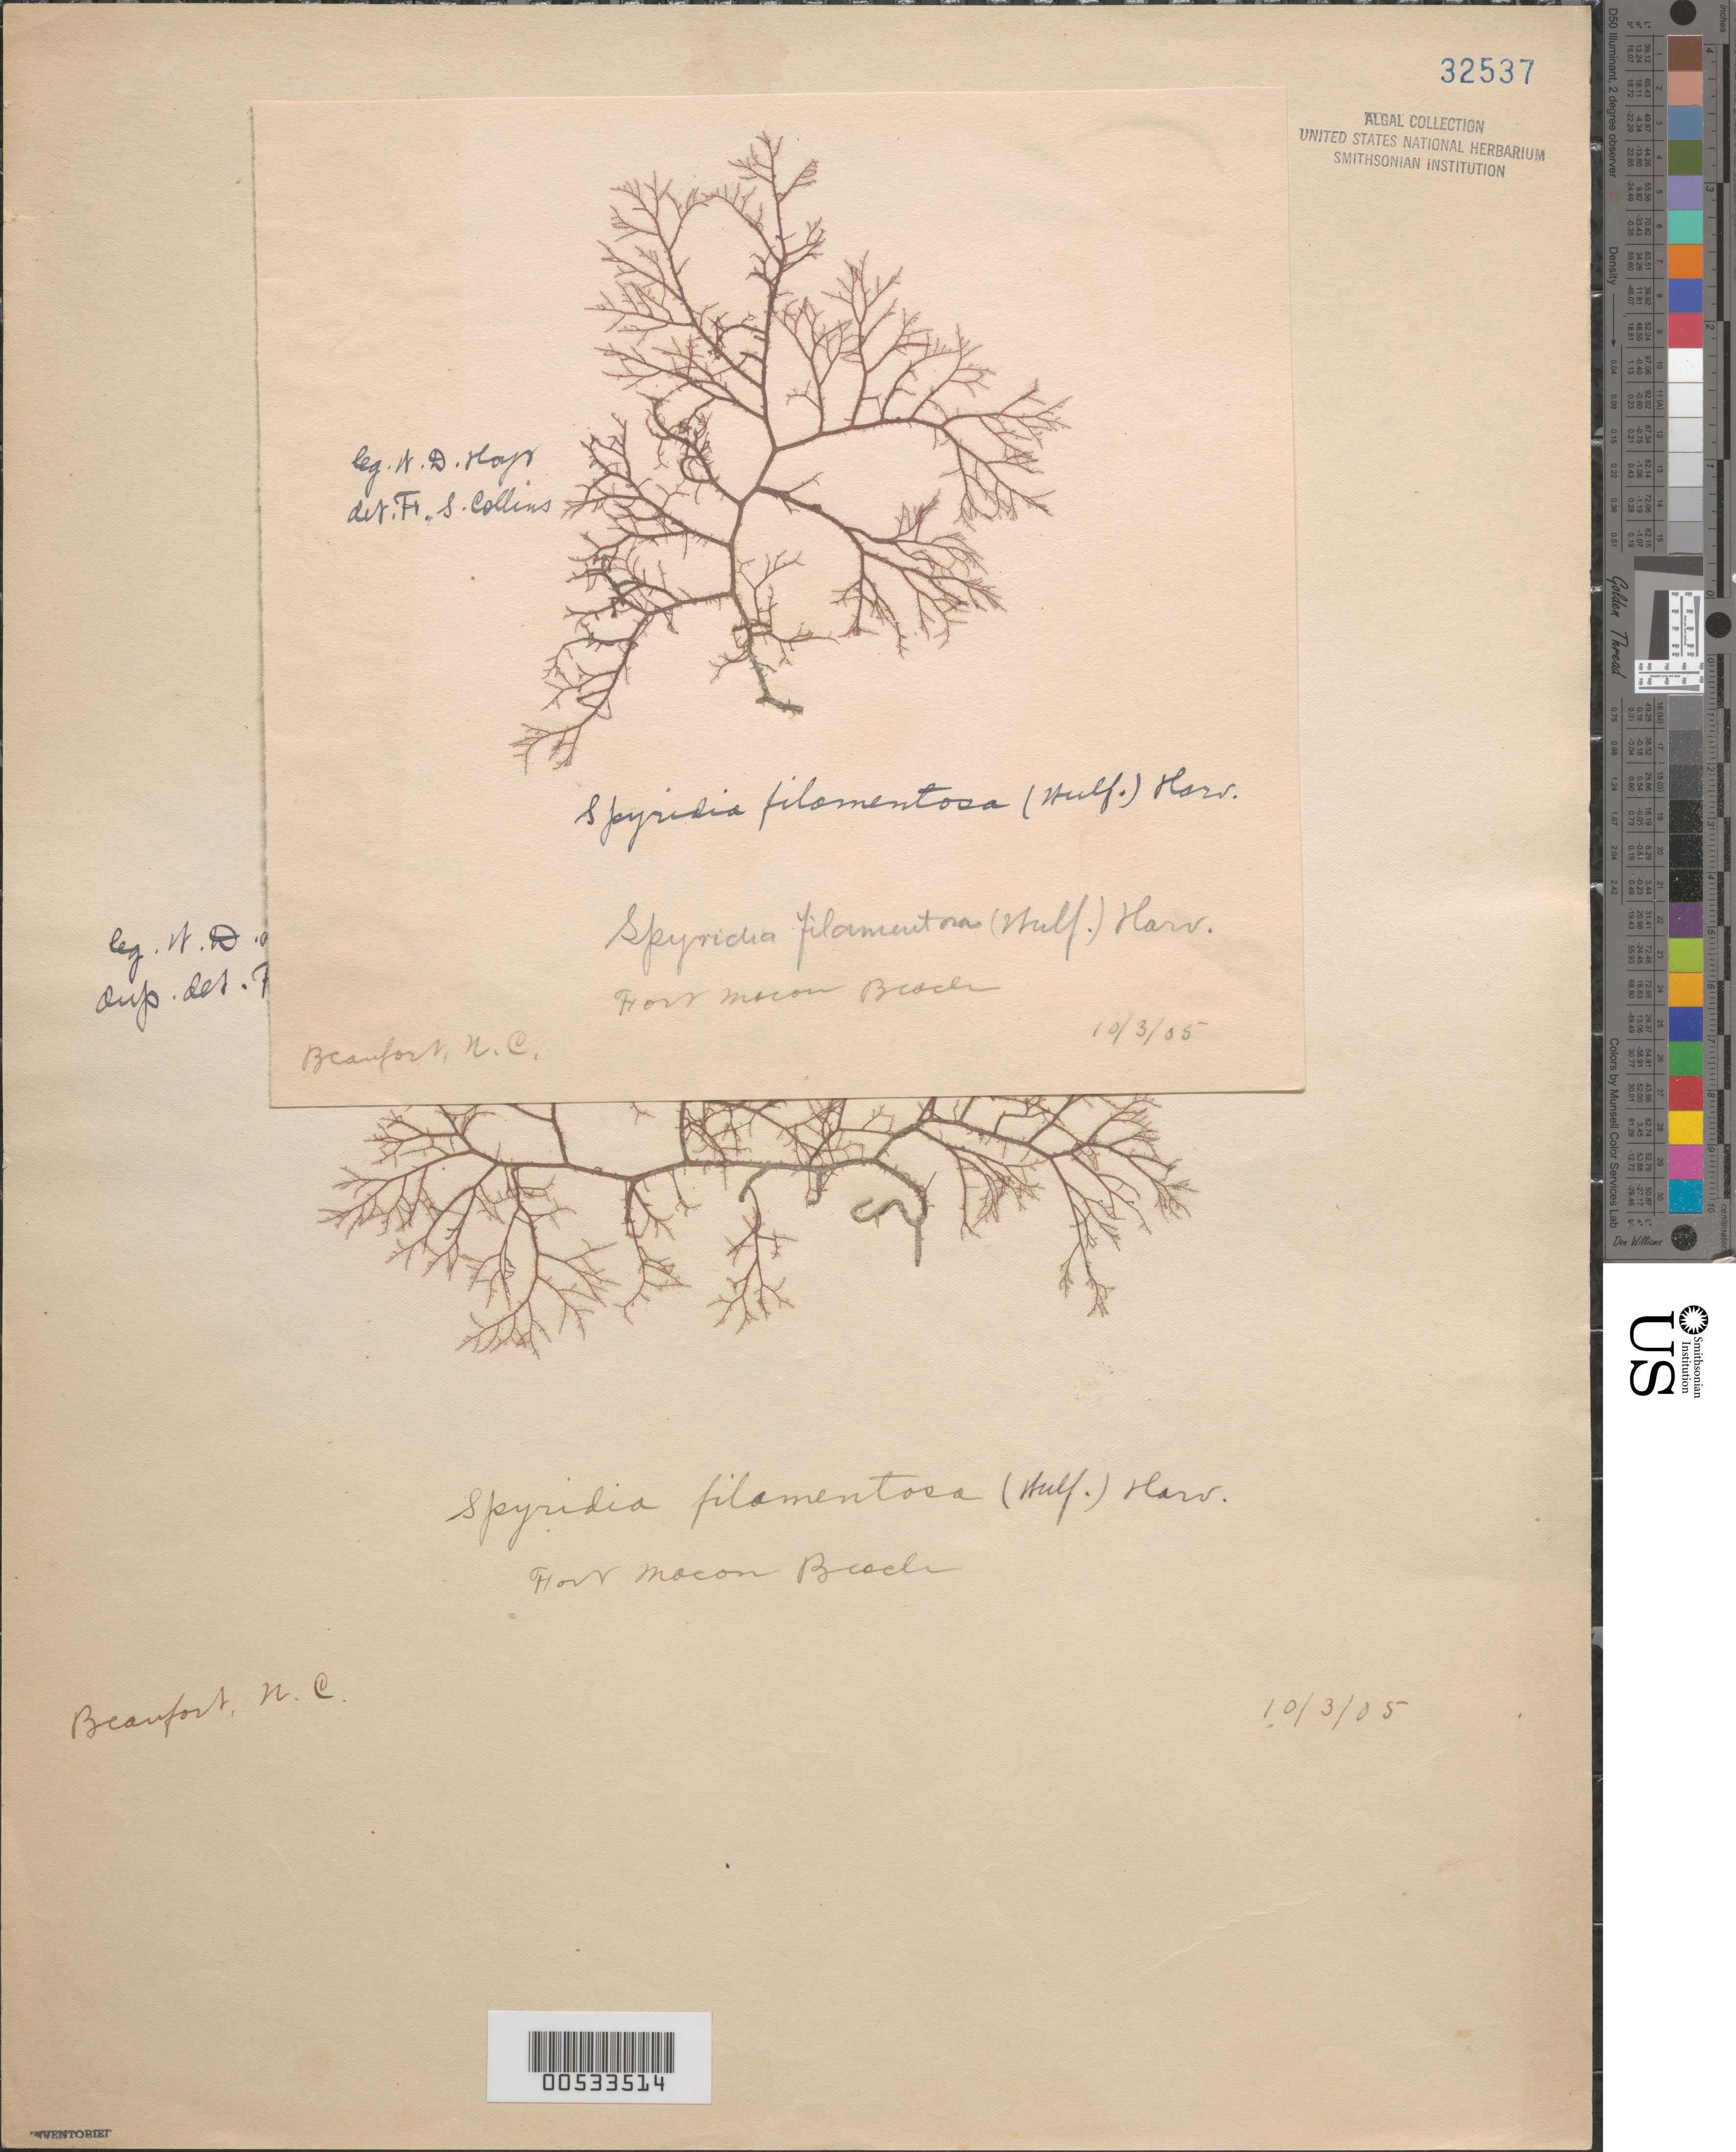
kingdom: Plantae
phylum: Rhodophyta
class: Florideophyceae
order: Ceramiales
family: Spyridiaceae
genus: Spyridia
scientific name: Spyridia filamentosa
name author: (Wulfen) Harv.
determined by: Collins, Frank S.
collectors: W. D. Hoyt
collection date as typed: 03 Oct 1905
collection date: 1905-10-03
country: United States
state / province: North Carolina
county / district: Carteret County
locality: Beaufort, Fort Macon Beach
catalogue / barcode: US 32537